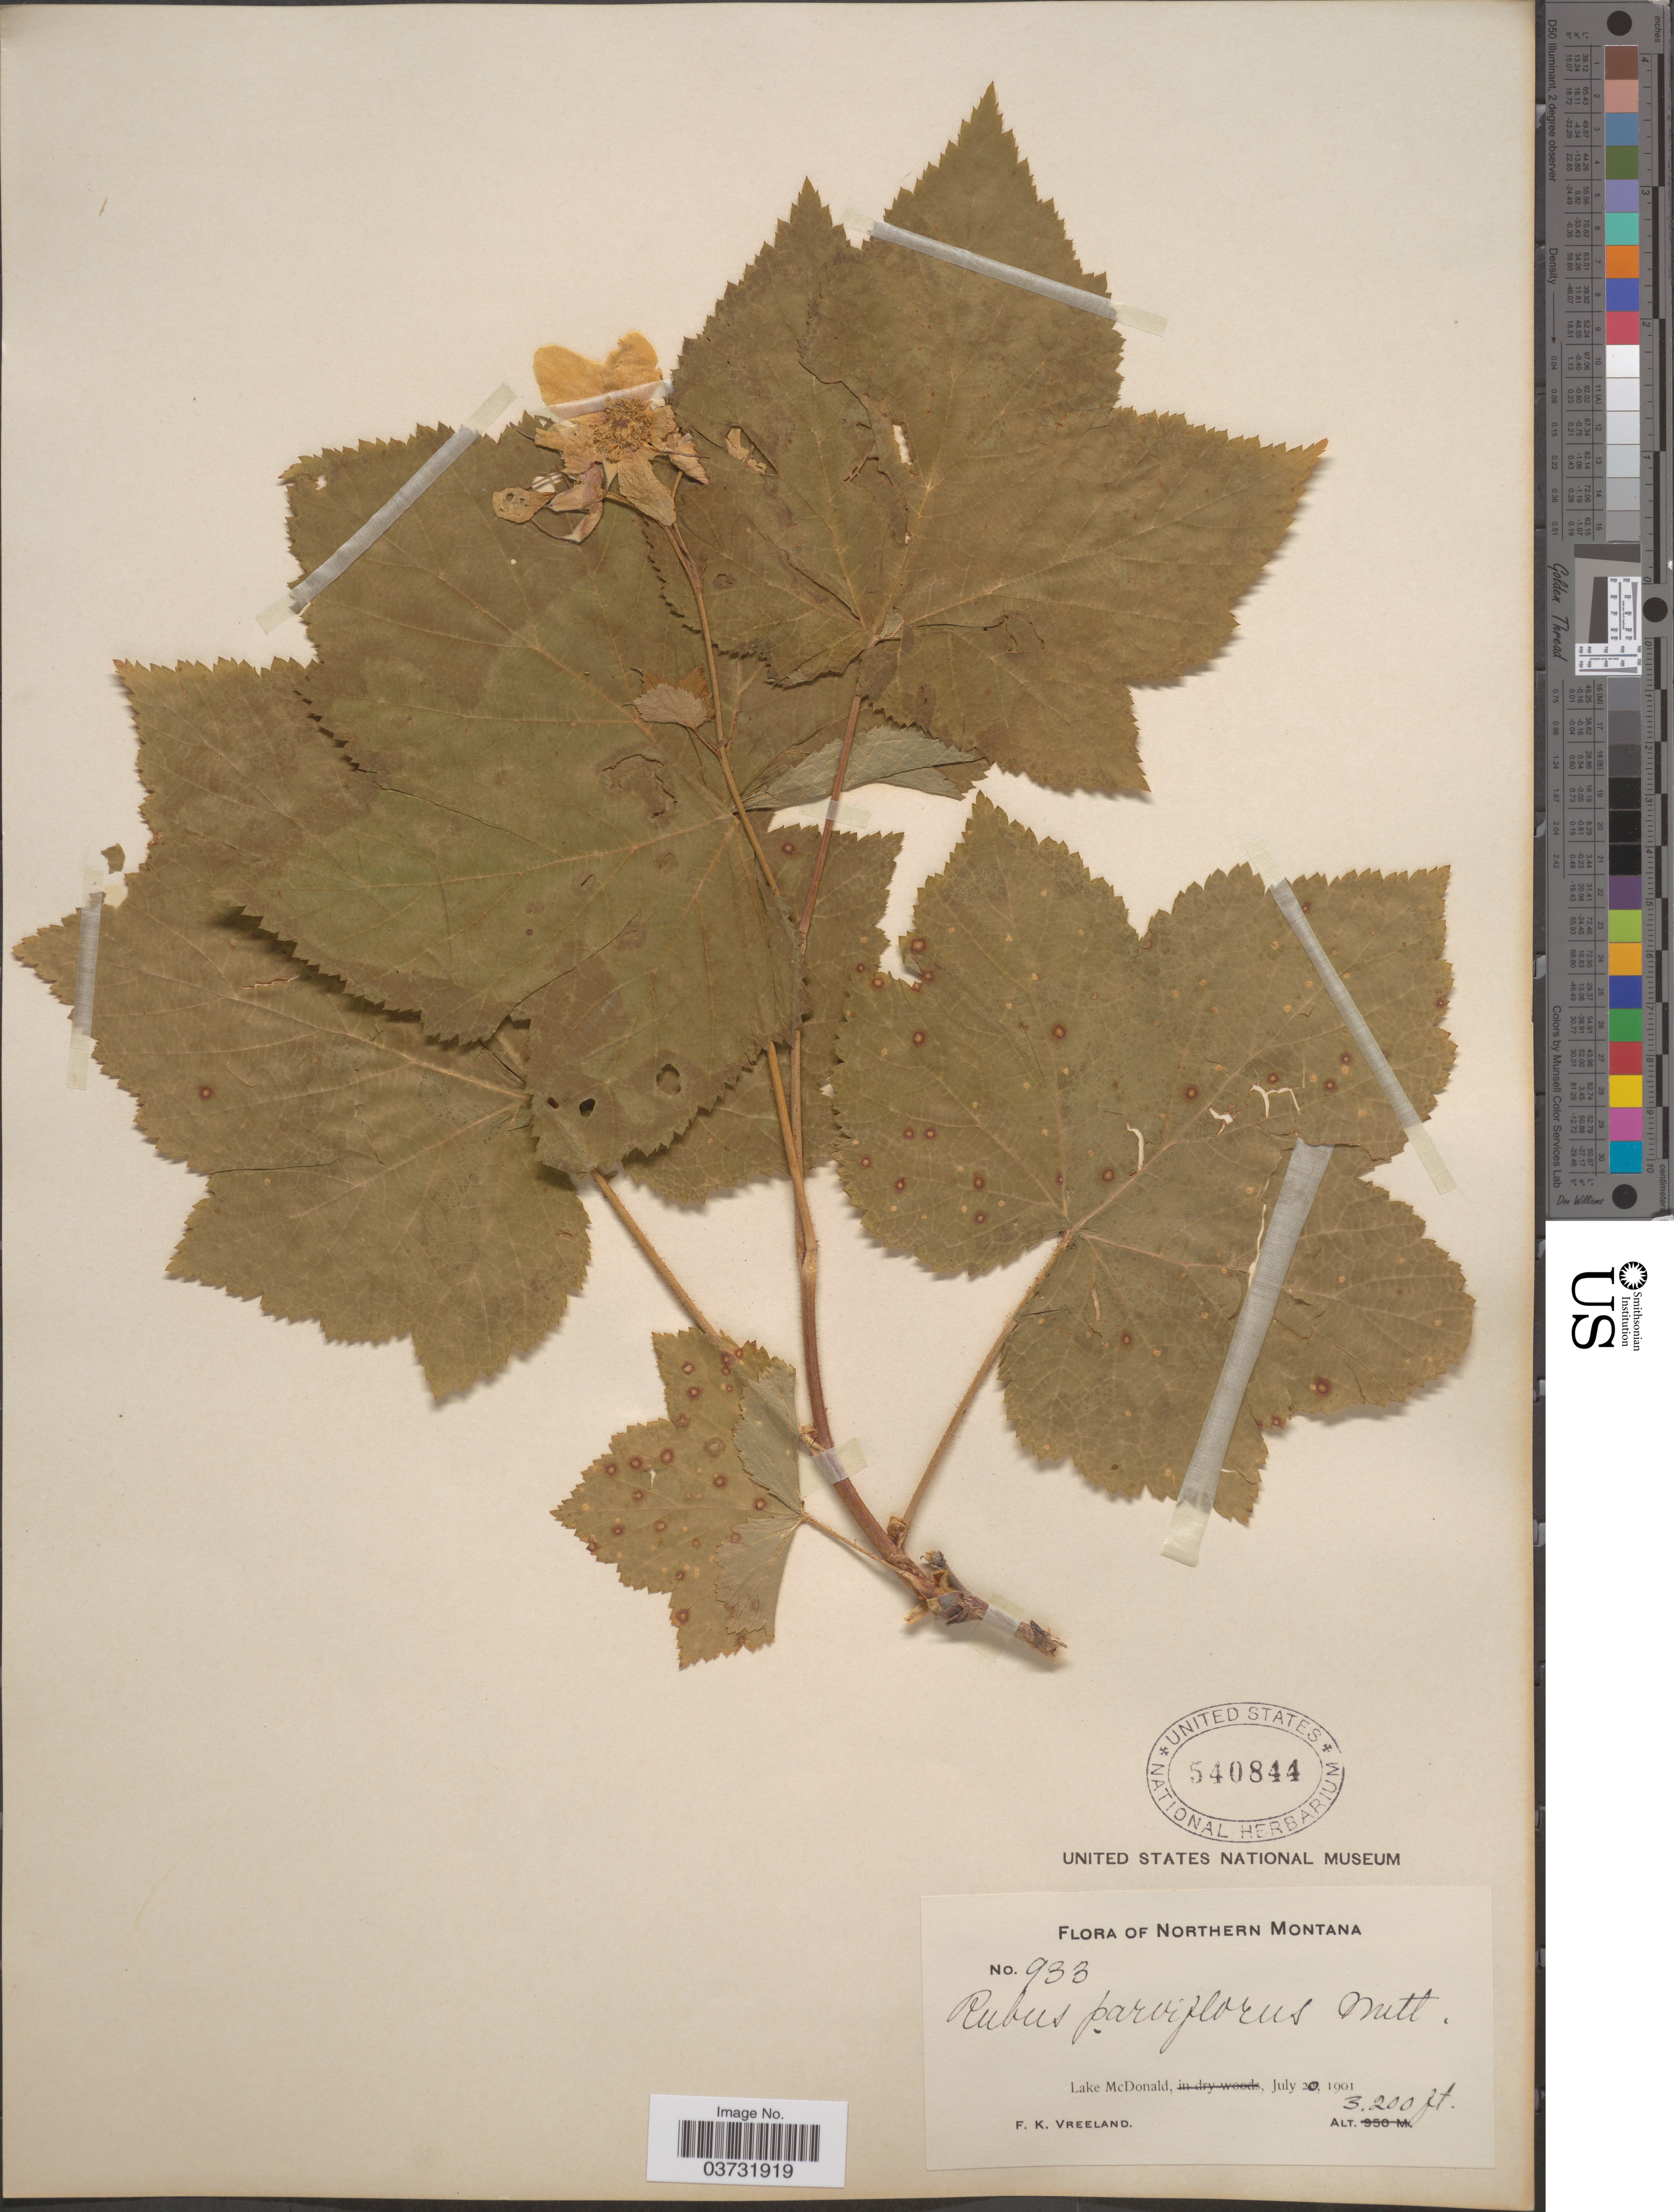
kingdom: Plantae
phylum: Tracheophyta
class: Magnoliopsida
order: Rosales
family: Rosaceae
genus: Rubus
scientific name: Rubus parviflorus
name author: Nutt.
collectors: F. Vreeland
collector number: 933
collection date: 1901-07-20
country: United States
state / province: Montana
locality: Northern Montana. Lake McDonald.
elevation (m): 975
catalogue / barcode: US 540844